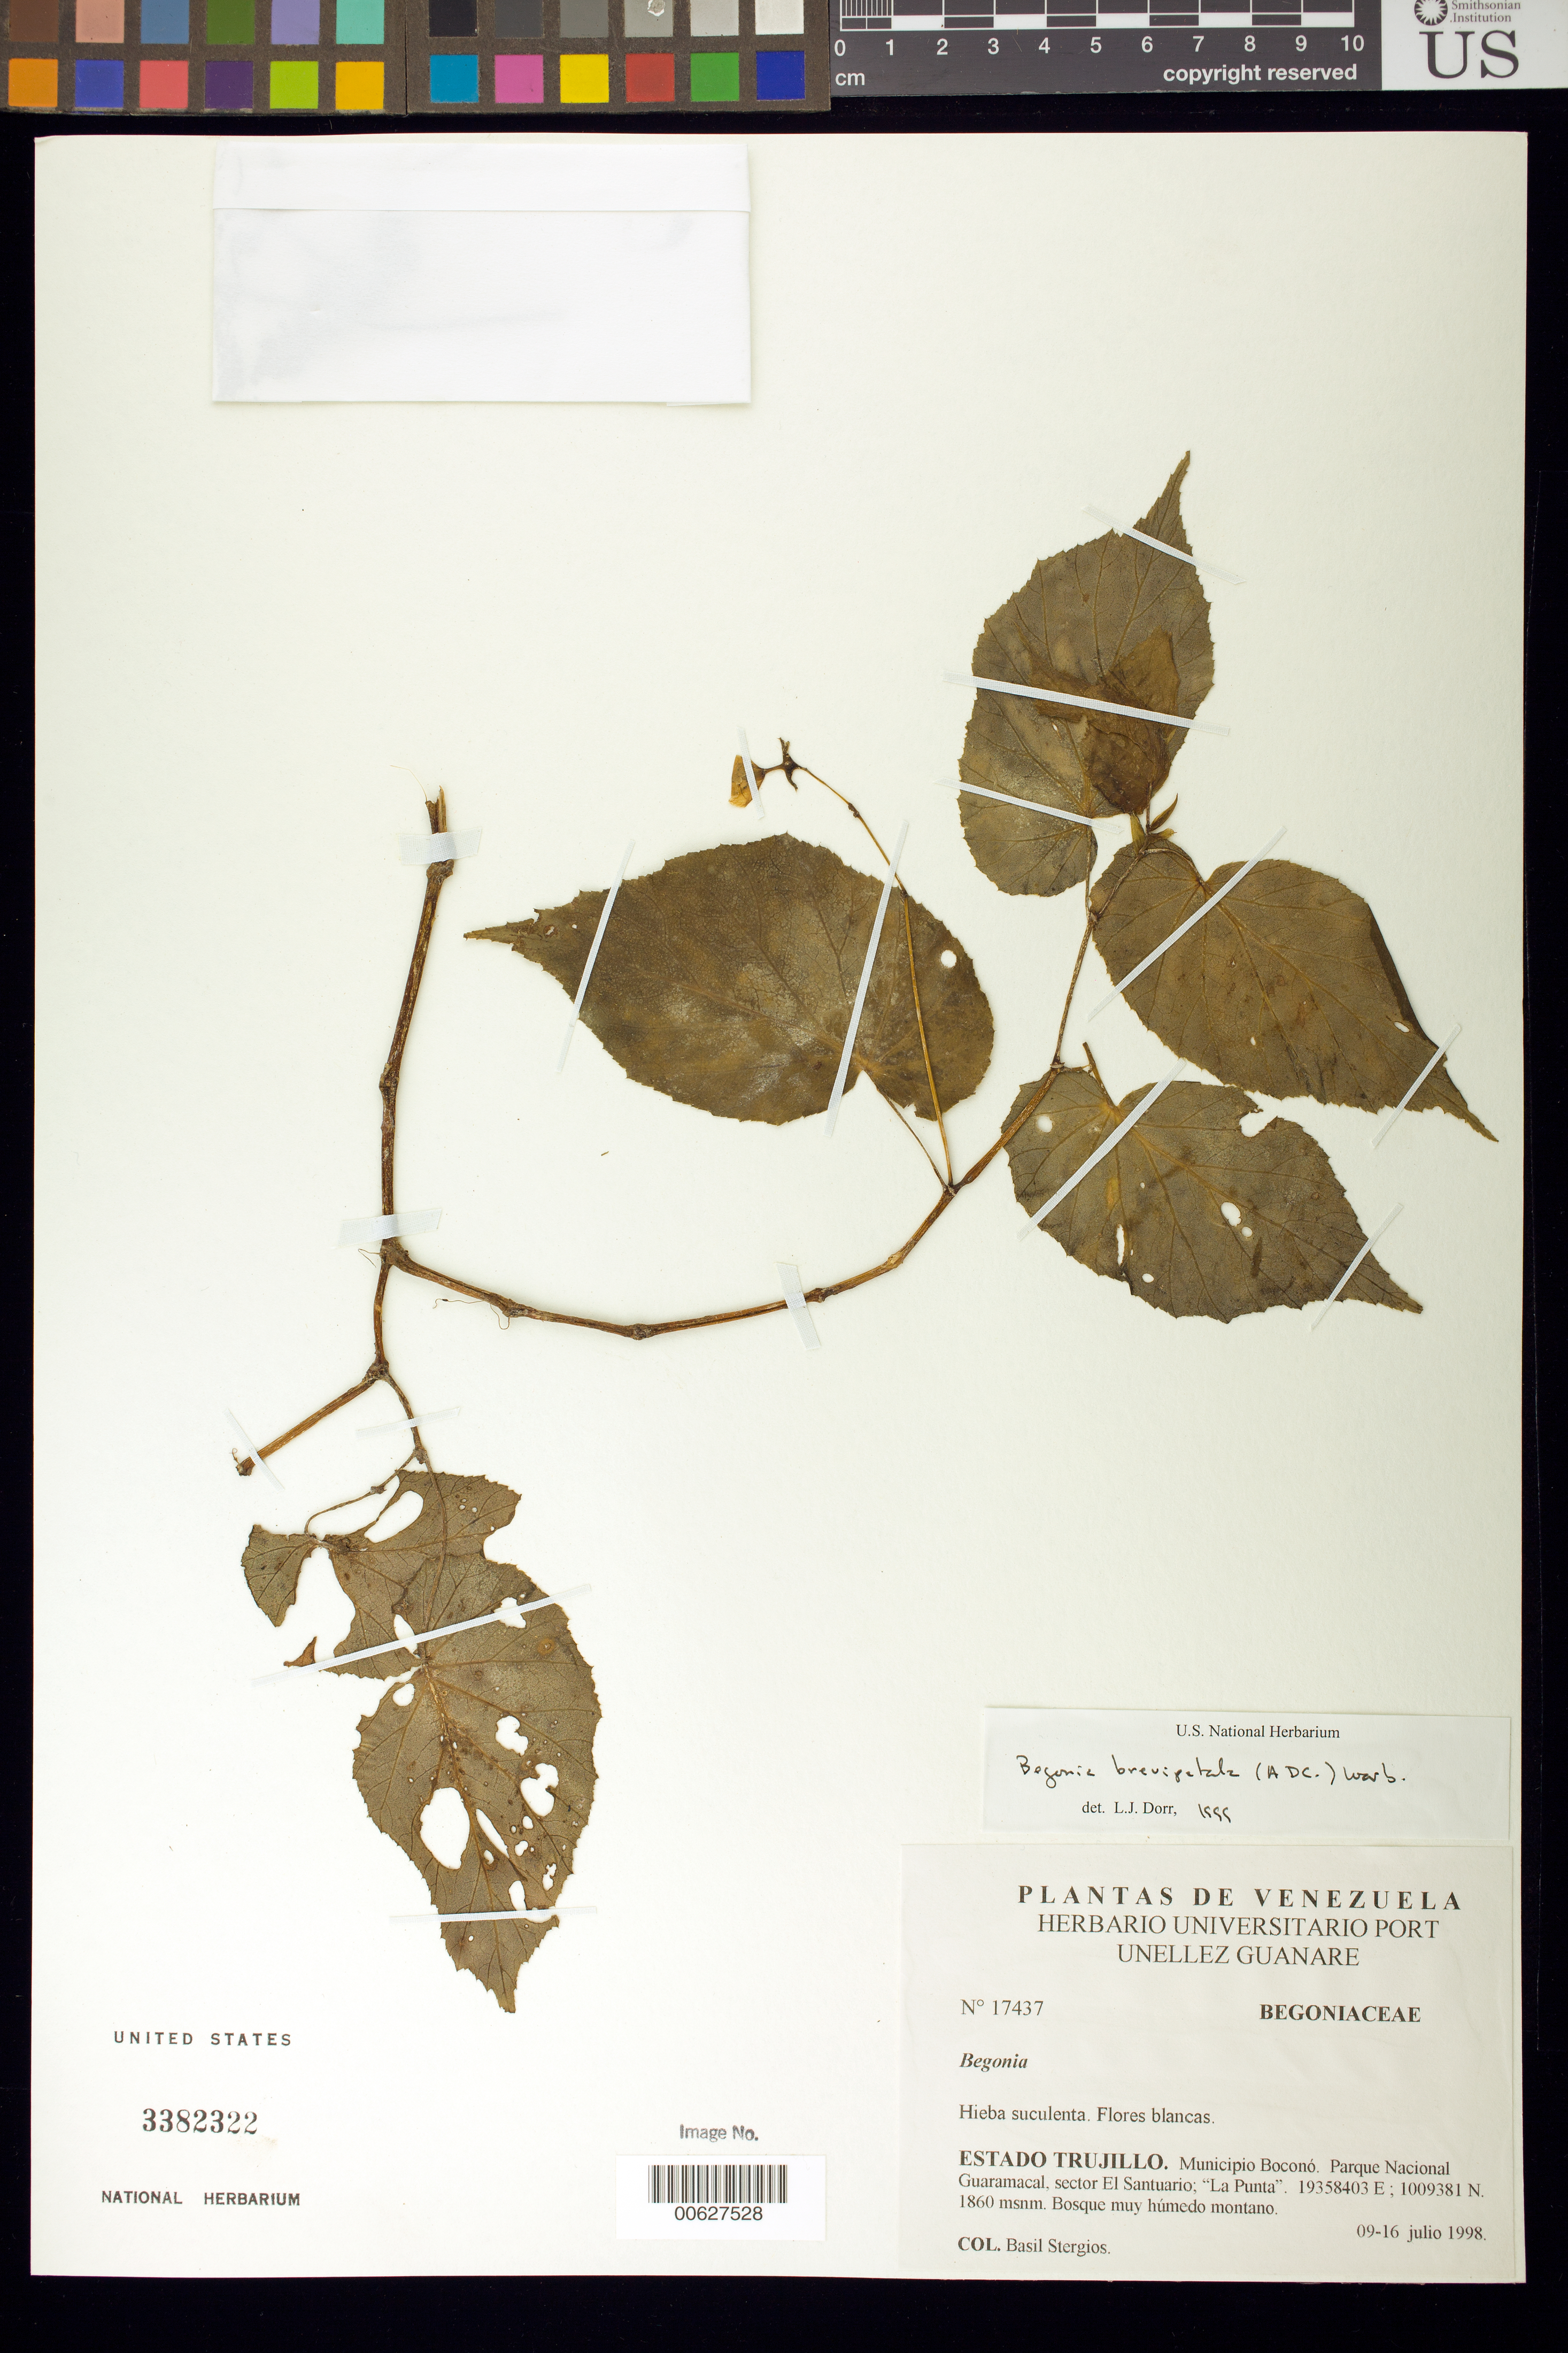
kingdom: Plantae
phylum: Tracheophyta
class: Magnoliopsida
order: Cucurbitales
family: Begoniaceae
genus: Begonia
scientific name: Begonia brevipetala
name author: (A. DC.) Warb.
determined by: Dorr, L. J., (BOT), Smithsonian Institution - National Museum of Natural History (UNITED STATES)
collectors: B. G. Stergios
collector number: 17437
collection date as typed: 09 Jul 1998 to 16 Jul 1998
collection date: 1998-07-09/1998-07-16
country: Venezuela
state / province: Trujillo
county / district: Boconó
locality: Parque Nacional Guaramacal, Sector El Santuario, La Punta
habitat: Bosque muy húmedo montano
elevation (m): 1860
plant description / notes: F, PORT, US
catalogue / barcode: US 3382322